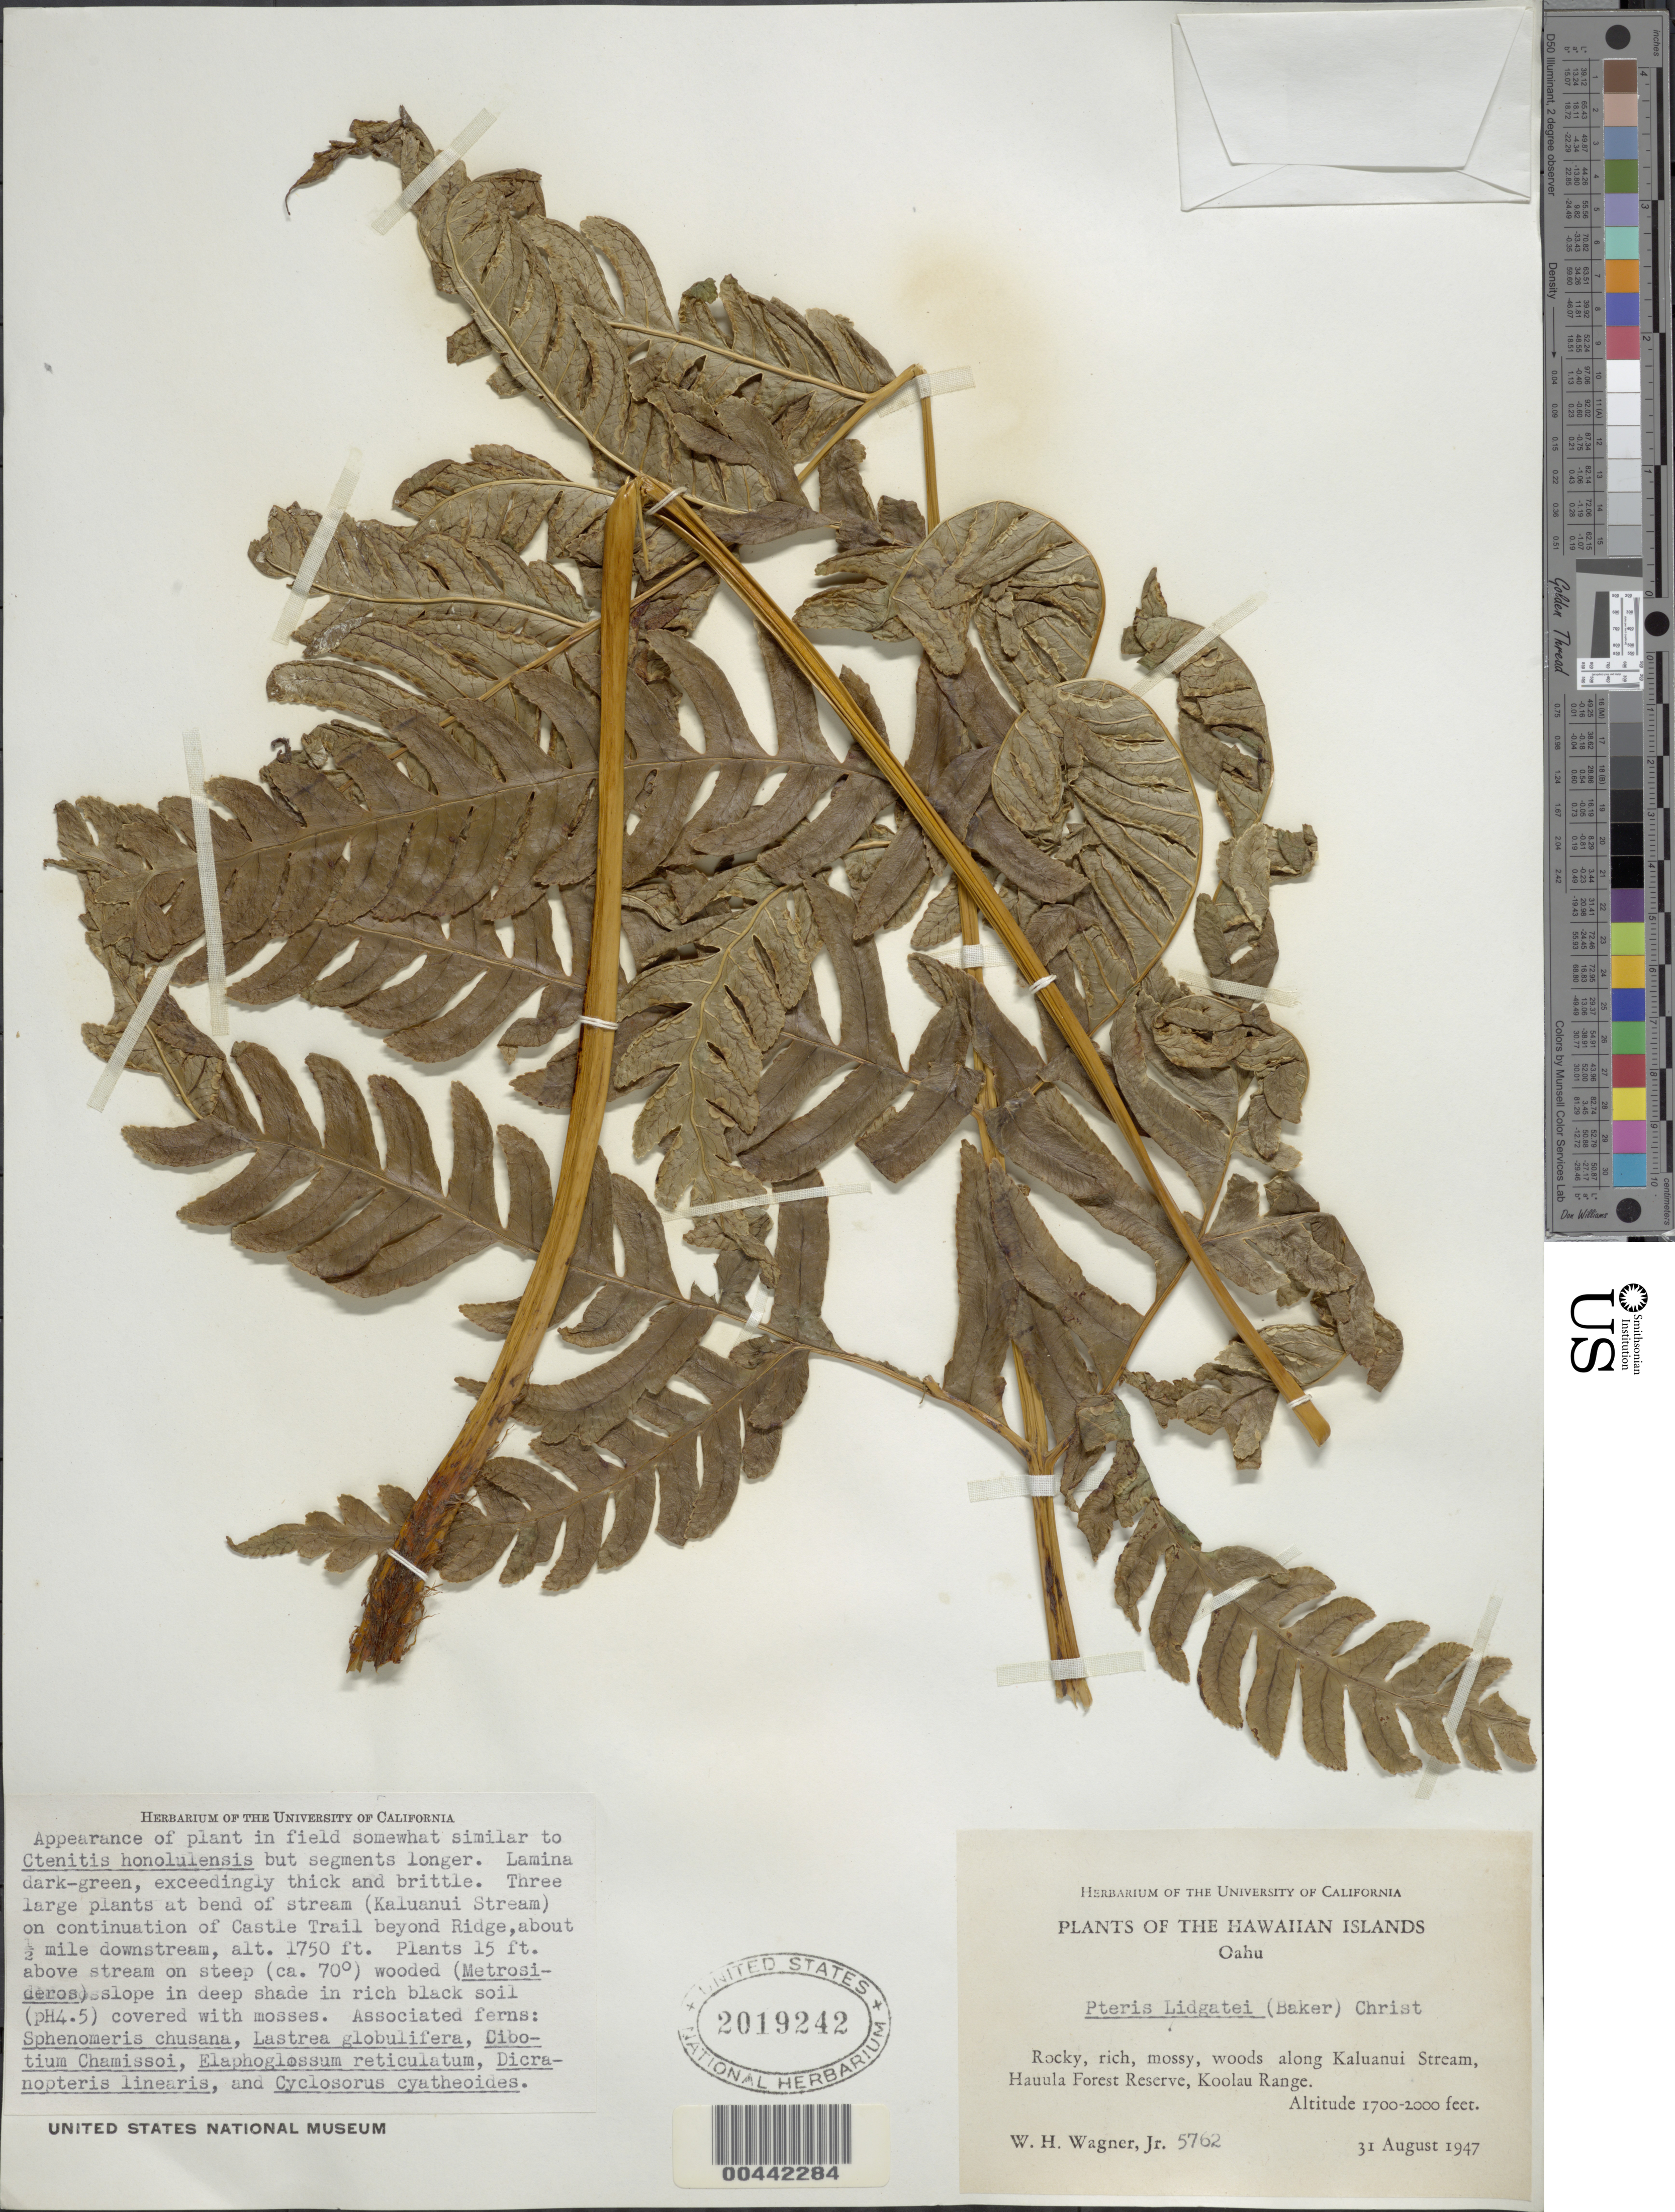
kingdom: Plantae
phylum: Tracheophyta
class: Polypodiopsida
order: Polypodiales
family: Pteridaceae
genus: Pteris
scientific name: Pteris lidgatei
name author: (Baker) Christ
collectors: W. H. Wagner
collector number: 5762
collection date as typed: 31 Aug 1947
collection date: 1947-08-31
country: United States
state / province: Hawaii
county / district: Honolulu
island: Oahu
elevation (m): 518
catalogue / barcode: US 2019242